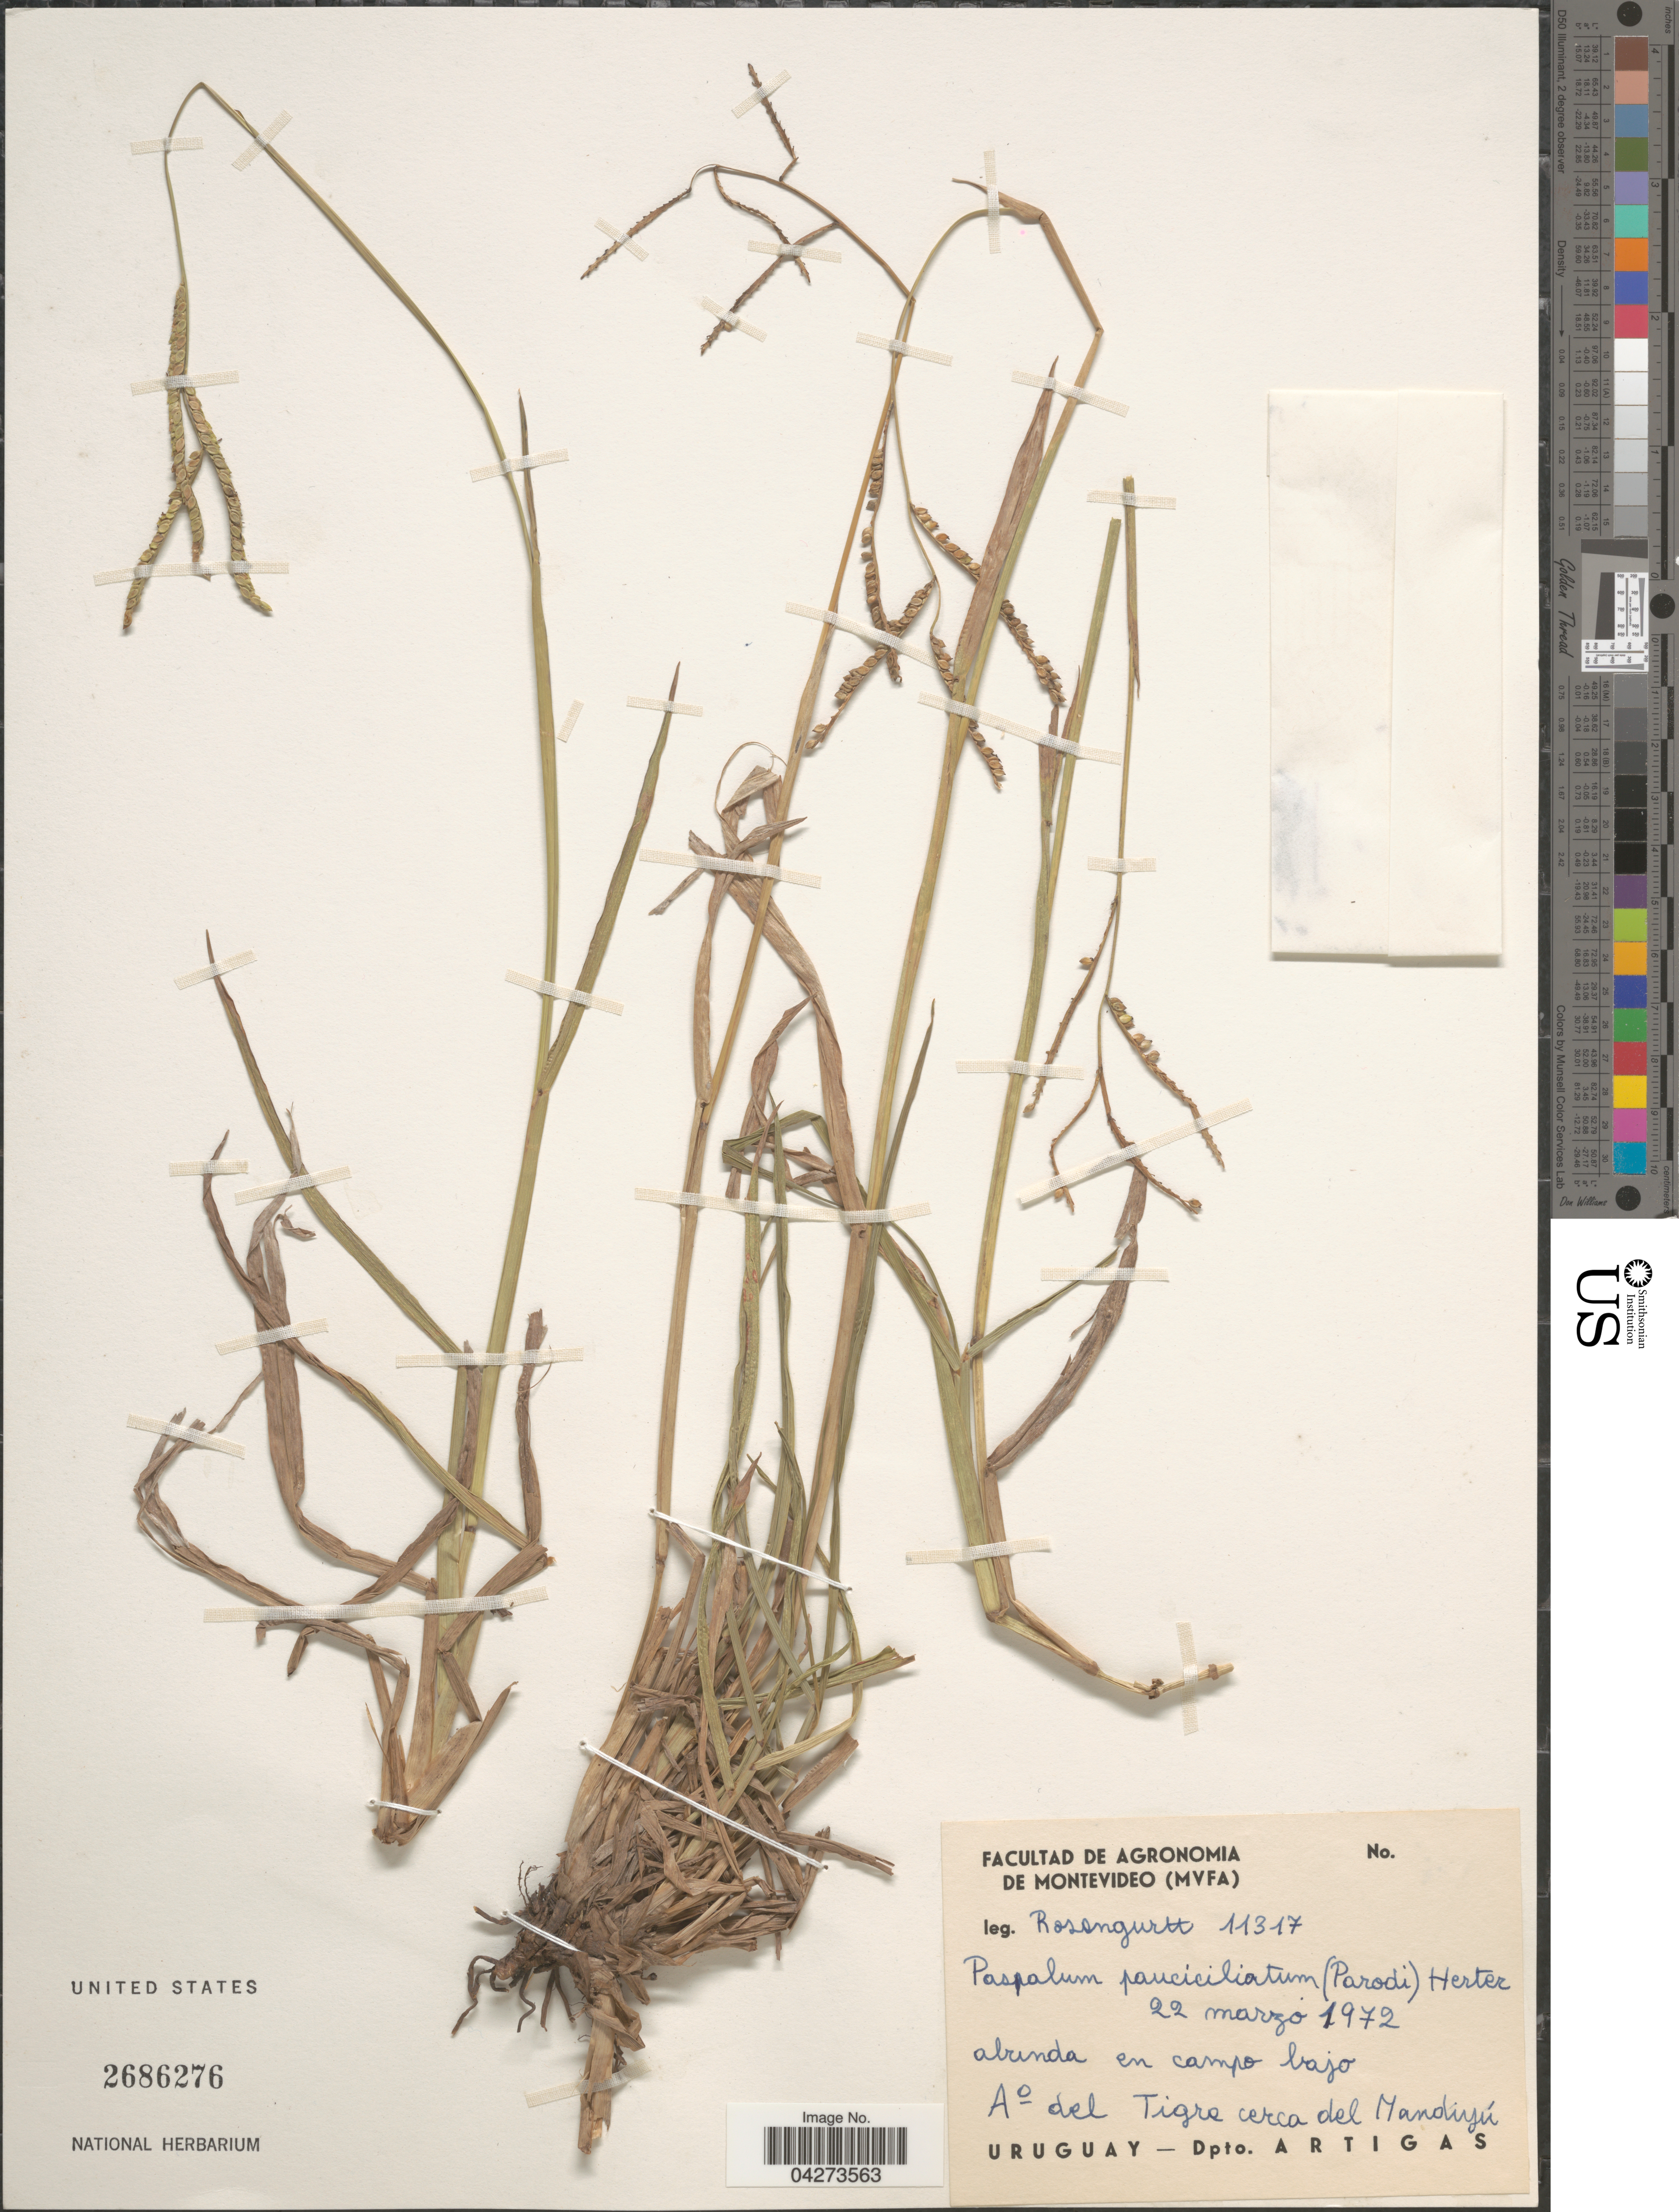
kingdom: Plantae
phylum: Tracheophyta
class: Liliopsida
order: Poales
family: Poaceae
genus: Paspalum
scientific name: Paspalum pauciciliatum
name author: (Parodi) Herter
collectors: Rosengurtt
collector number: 11317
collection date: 1972-03-22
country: Uruguay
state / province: Artigas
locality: A° del Tigra cerca del Manduyú. Dpto. Artigas.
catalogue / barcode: US 2686276